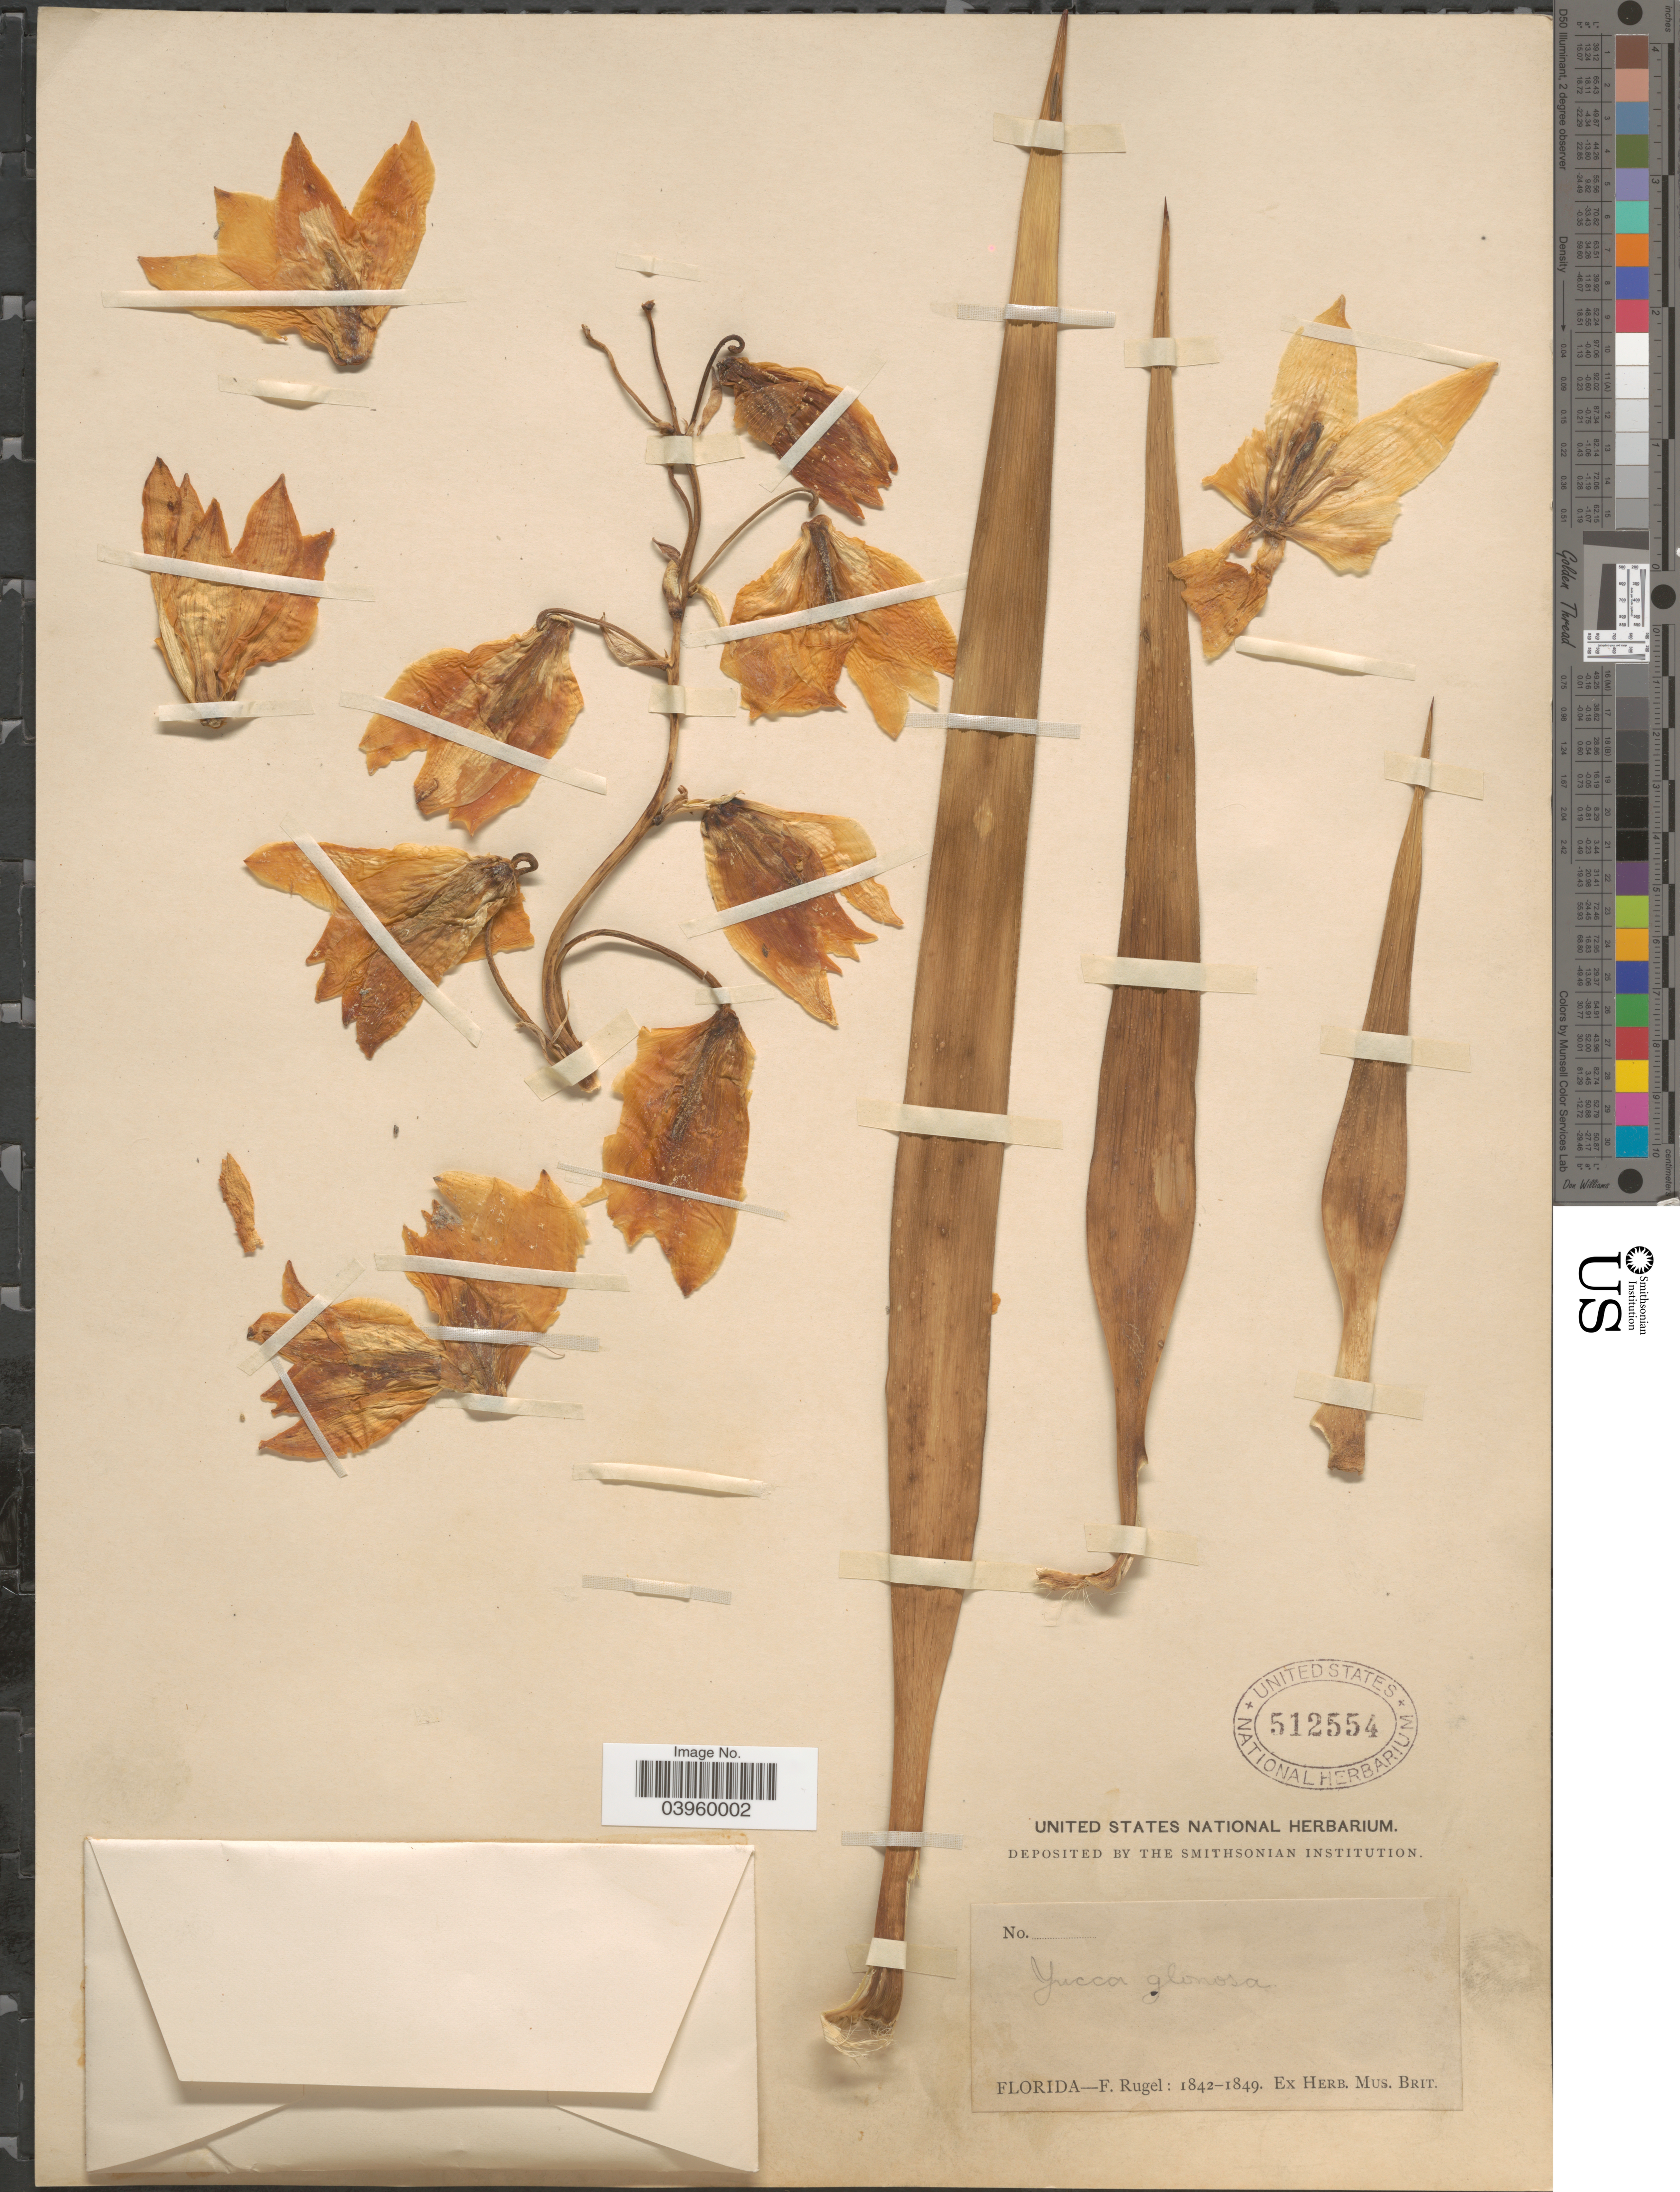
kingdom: Plantae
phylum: Tracheophyta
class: Liliopsida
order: Asparagales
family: Asparagaceae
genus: Yucca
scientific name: Yucca gloriosa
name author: L.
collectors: F. Rugel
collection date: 1842/1849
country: United States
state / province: Florida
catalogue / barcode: US 512554